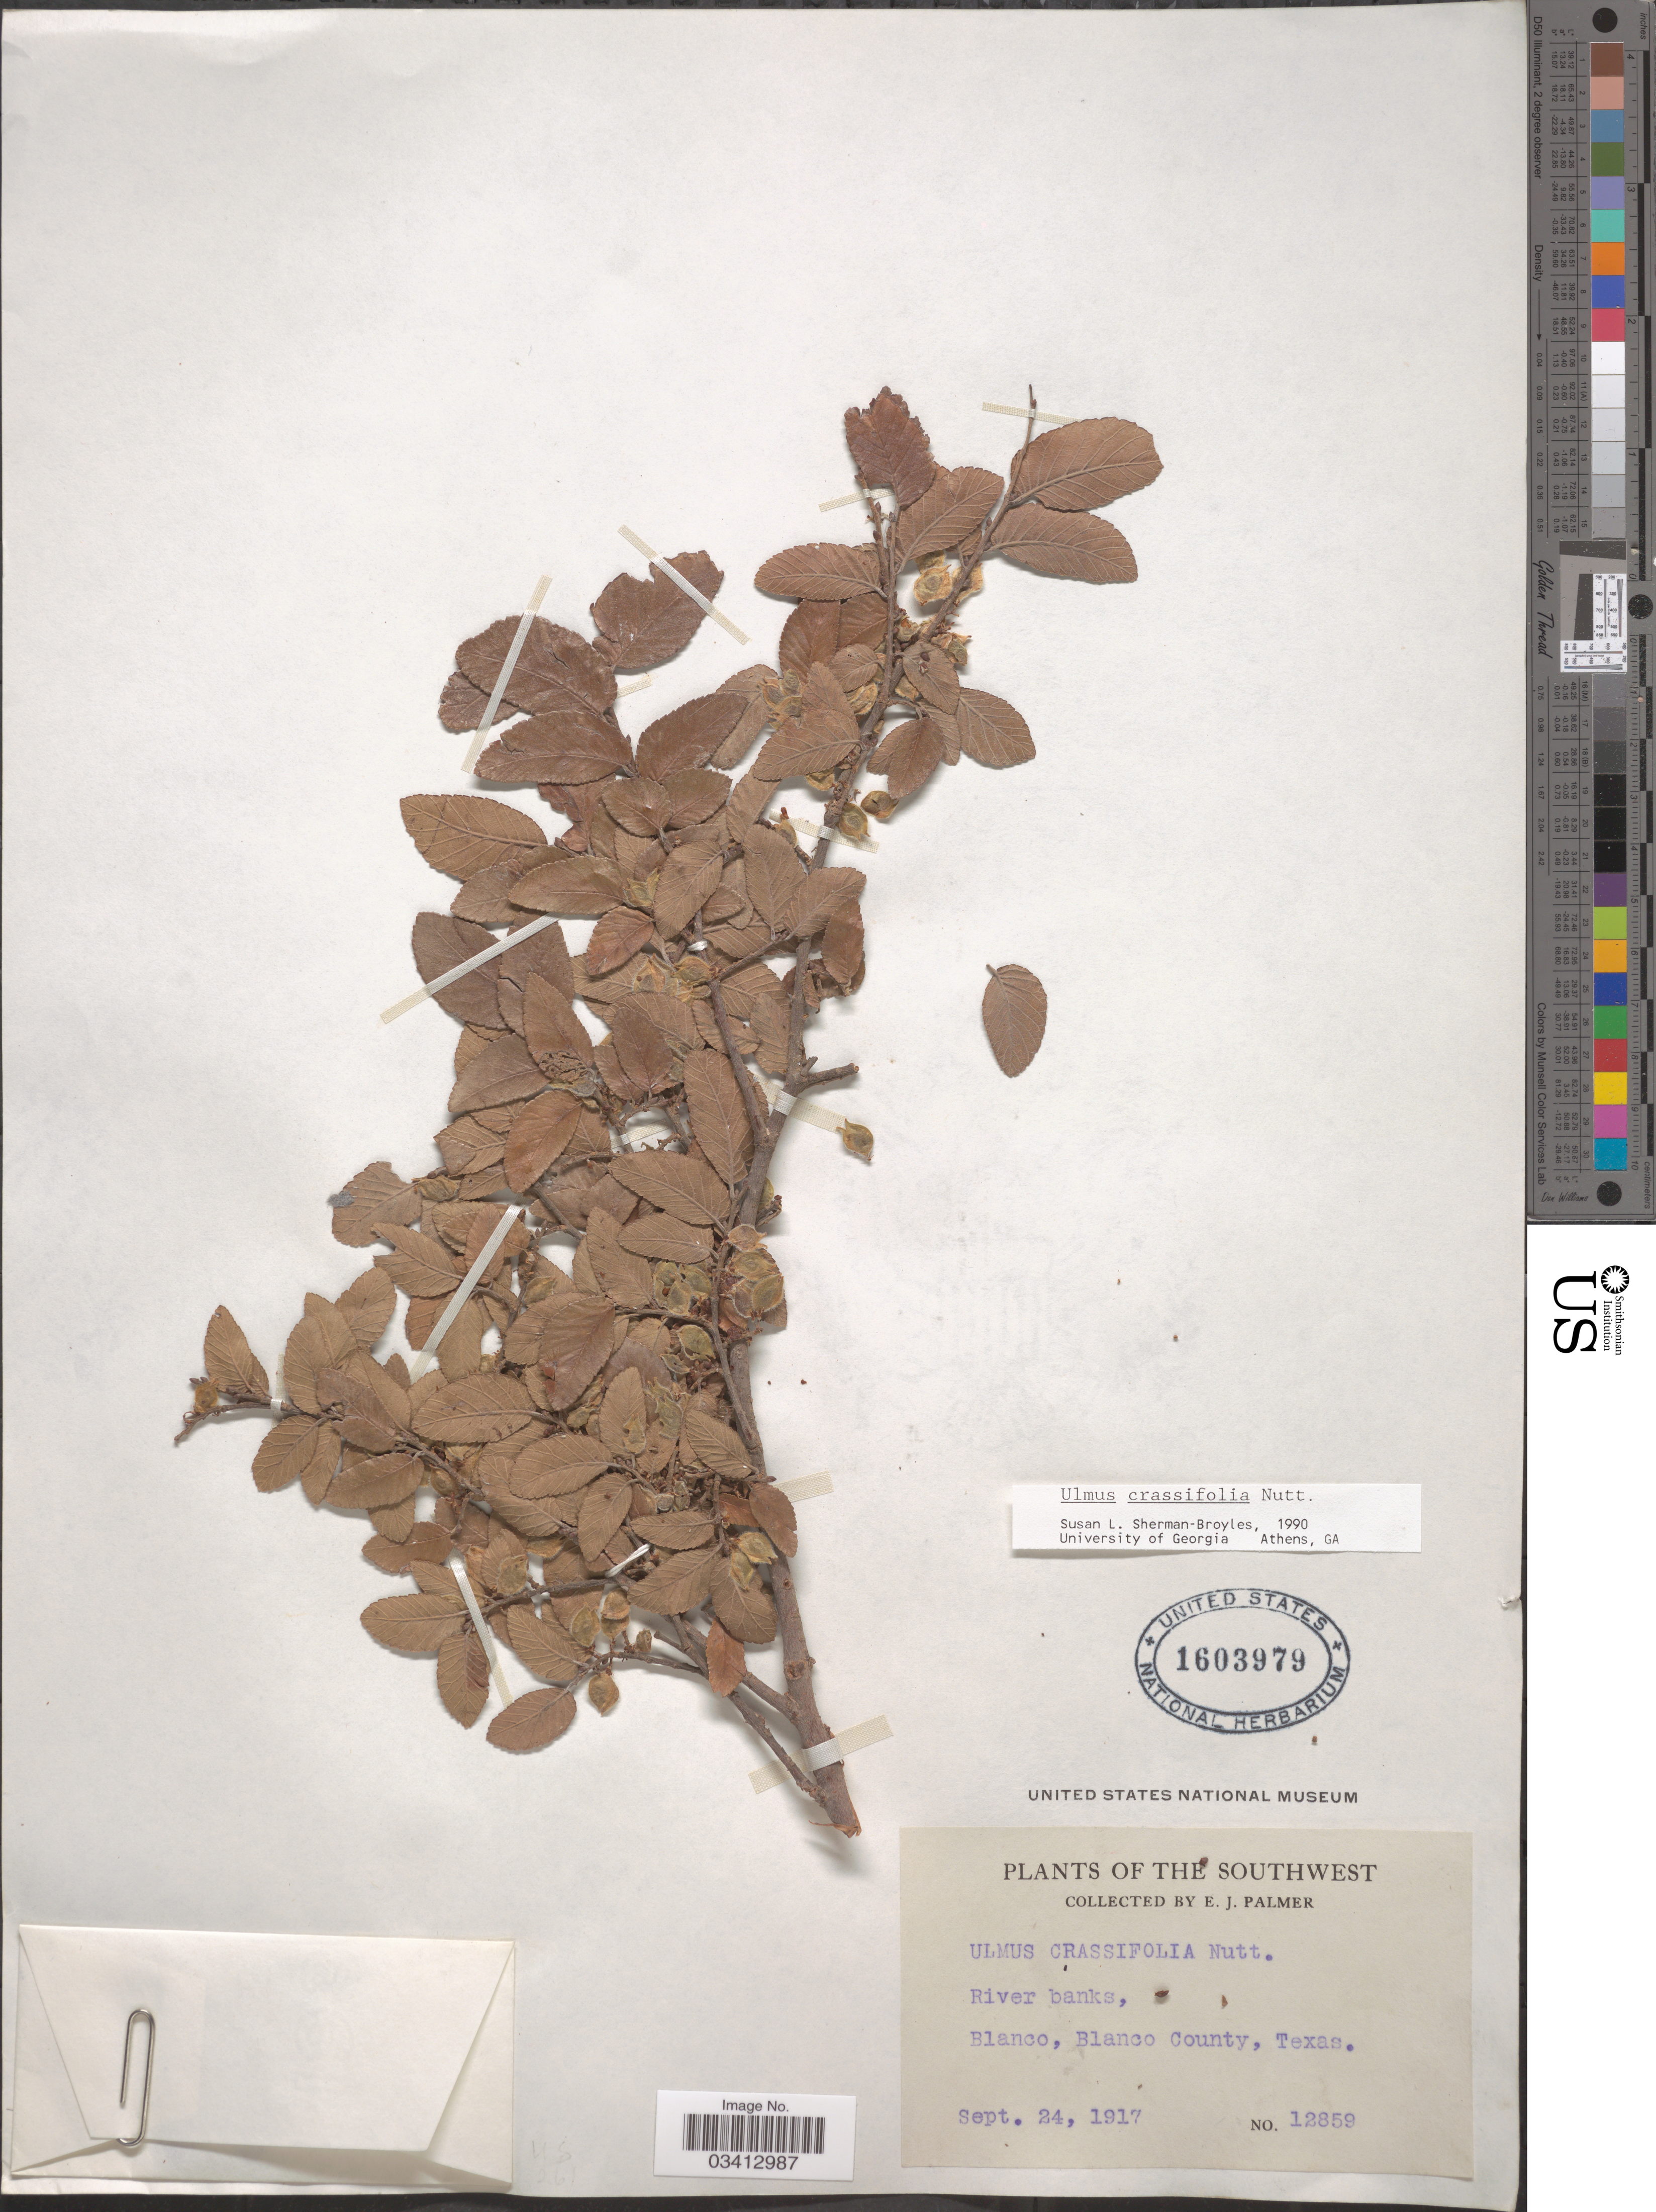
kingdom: Plantae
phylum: Tracheophyta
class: Magnoliopsida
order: Rosales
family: Ulmaceae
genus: Ulmus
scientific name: Ulmus crassifolia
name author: Nutt.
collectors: E. J. Palmer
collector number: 12859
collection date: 1917-09-24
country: United States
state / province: Texas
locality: The Southwest. River banks, Blanco, Blanco County.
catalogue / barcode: US 1603979